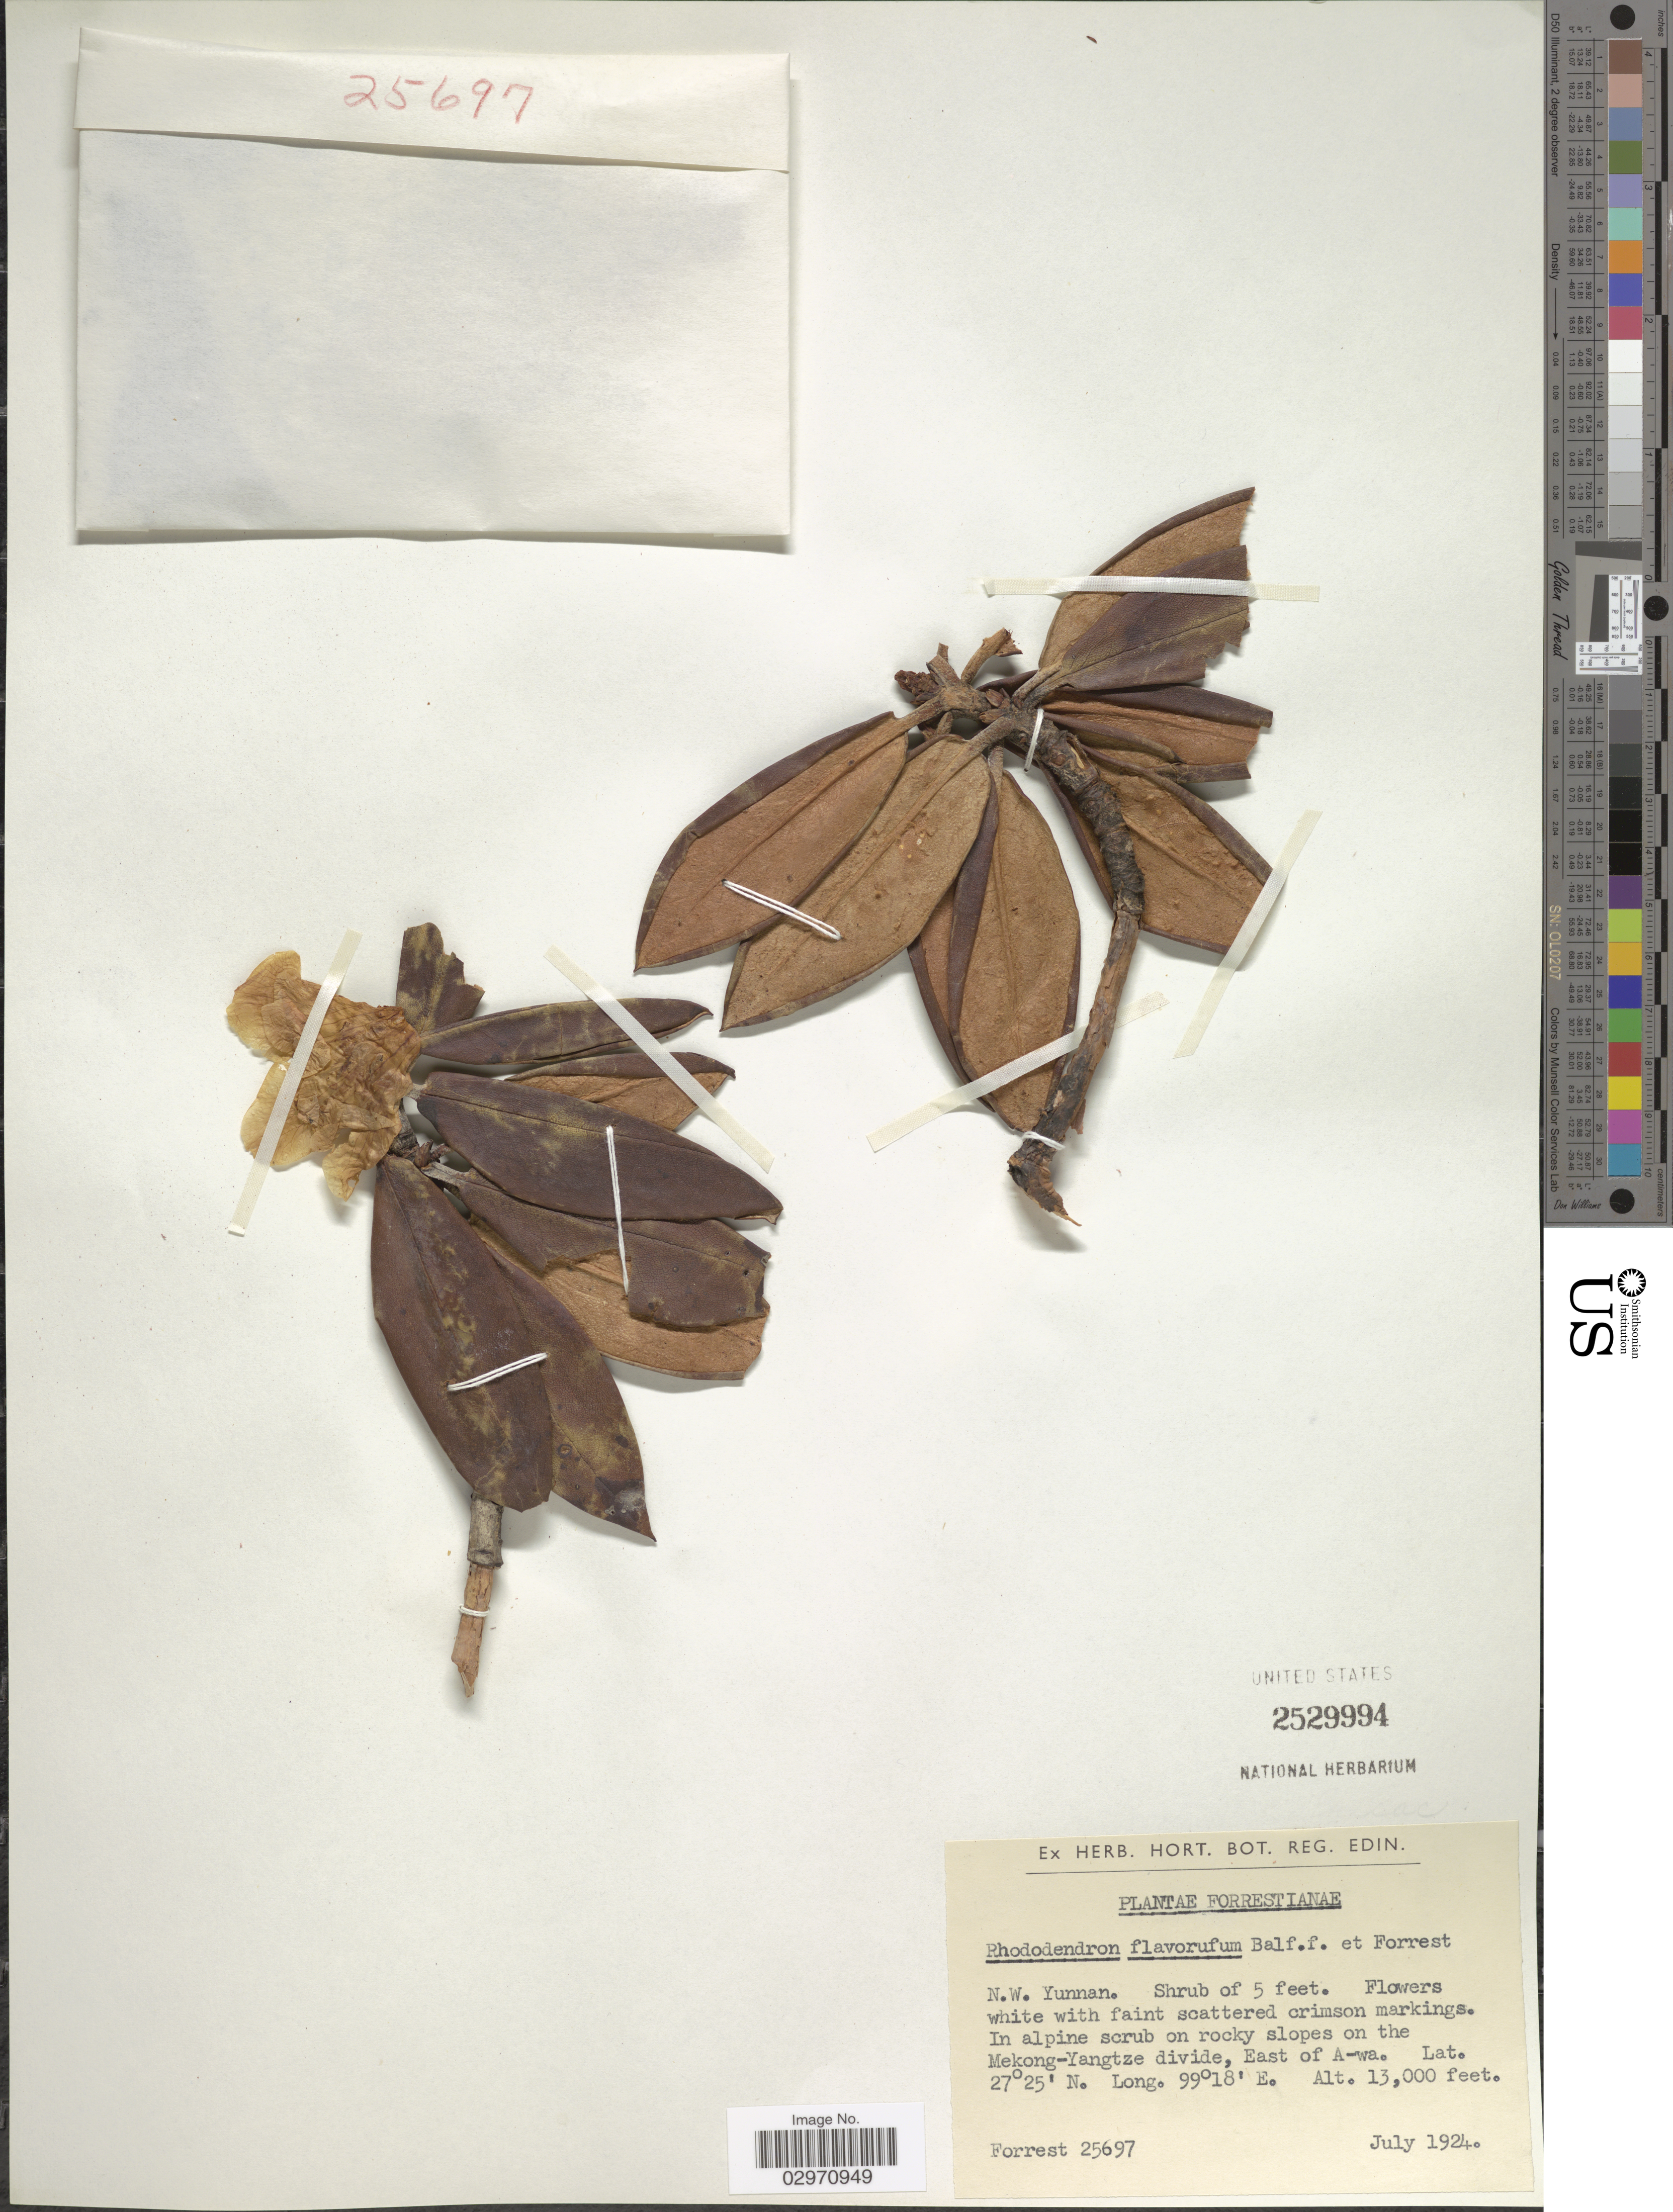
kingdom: Plantae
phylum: Tracheophyta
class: Magnoliopsida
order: Ericales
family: Ericaceae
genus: Rhododendron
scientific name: Rhododendron flavorufum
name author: Balf. f. & Forrest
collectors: -. Forrest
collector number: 25697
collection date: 1924-07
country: China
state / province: Yunnan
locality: N.W. Yunnan. On the Mekong-Yangtze divide, East of A-wa.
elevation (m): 3962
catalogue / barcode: US 2529994